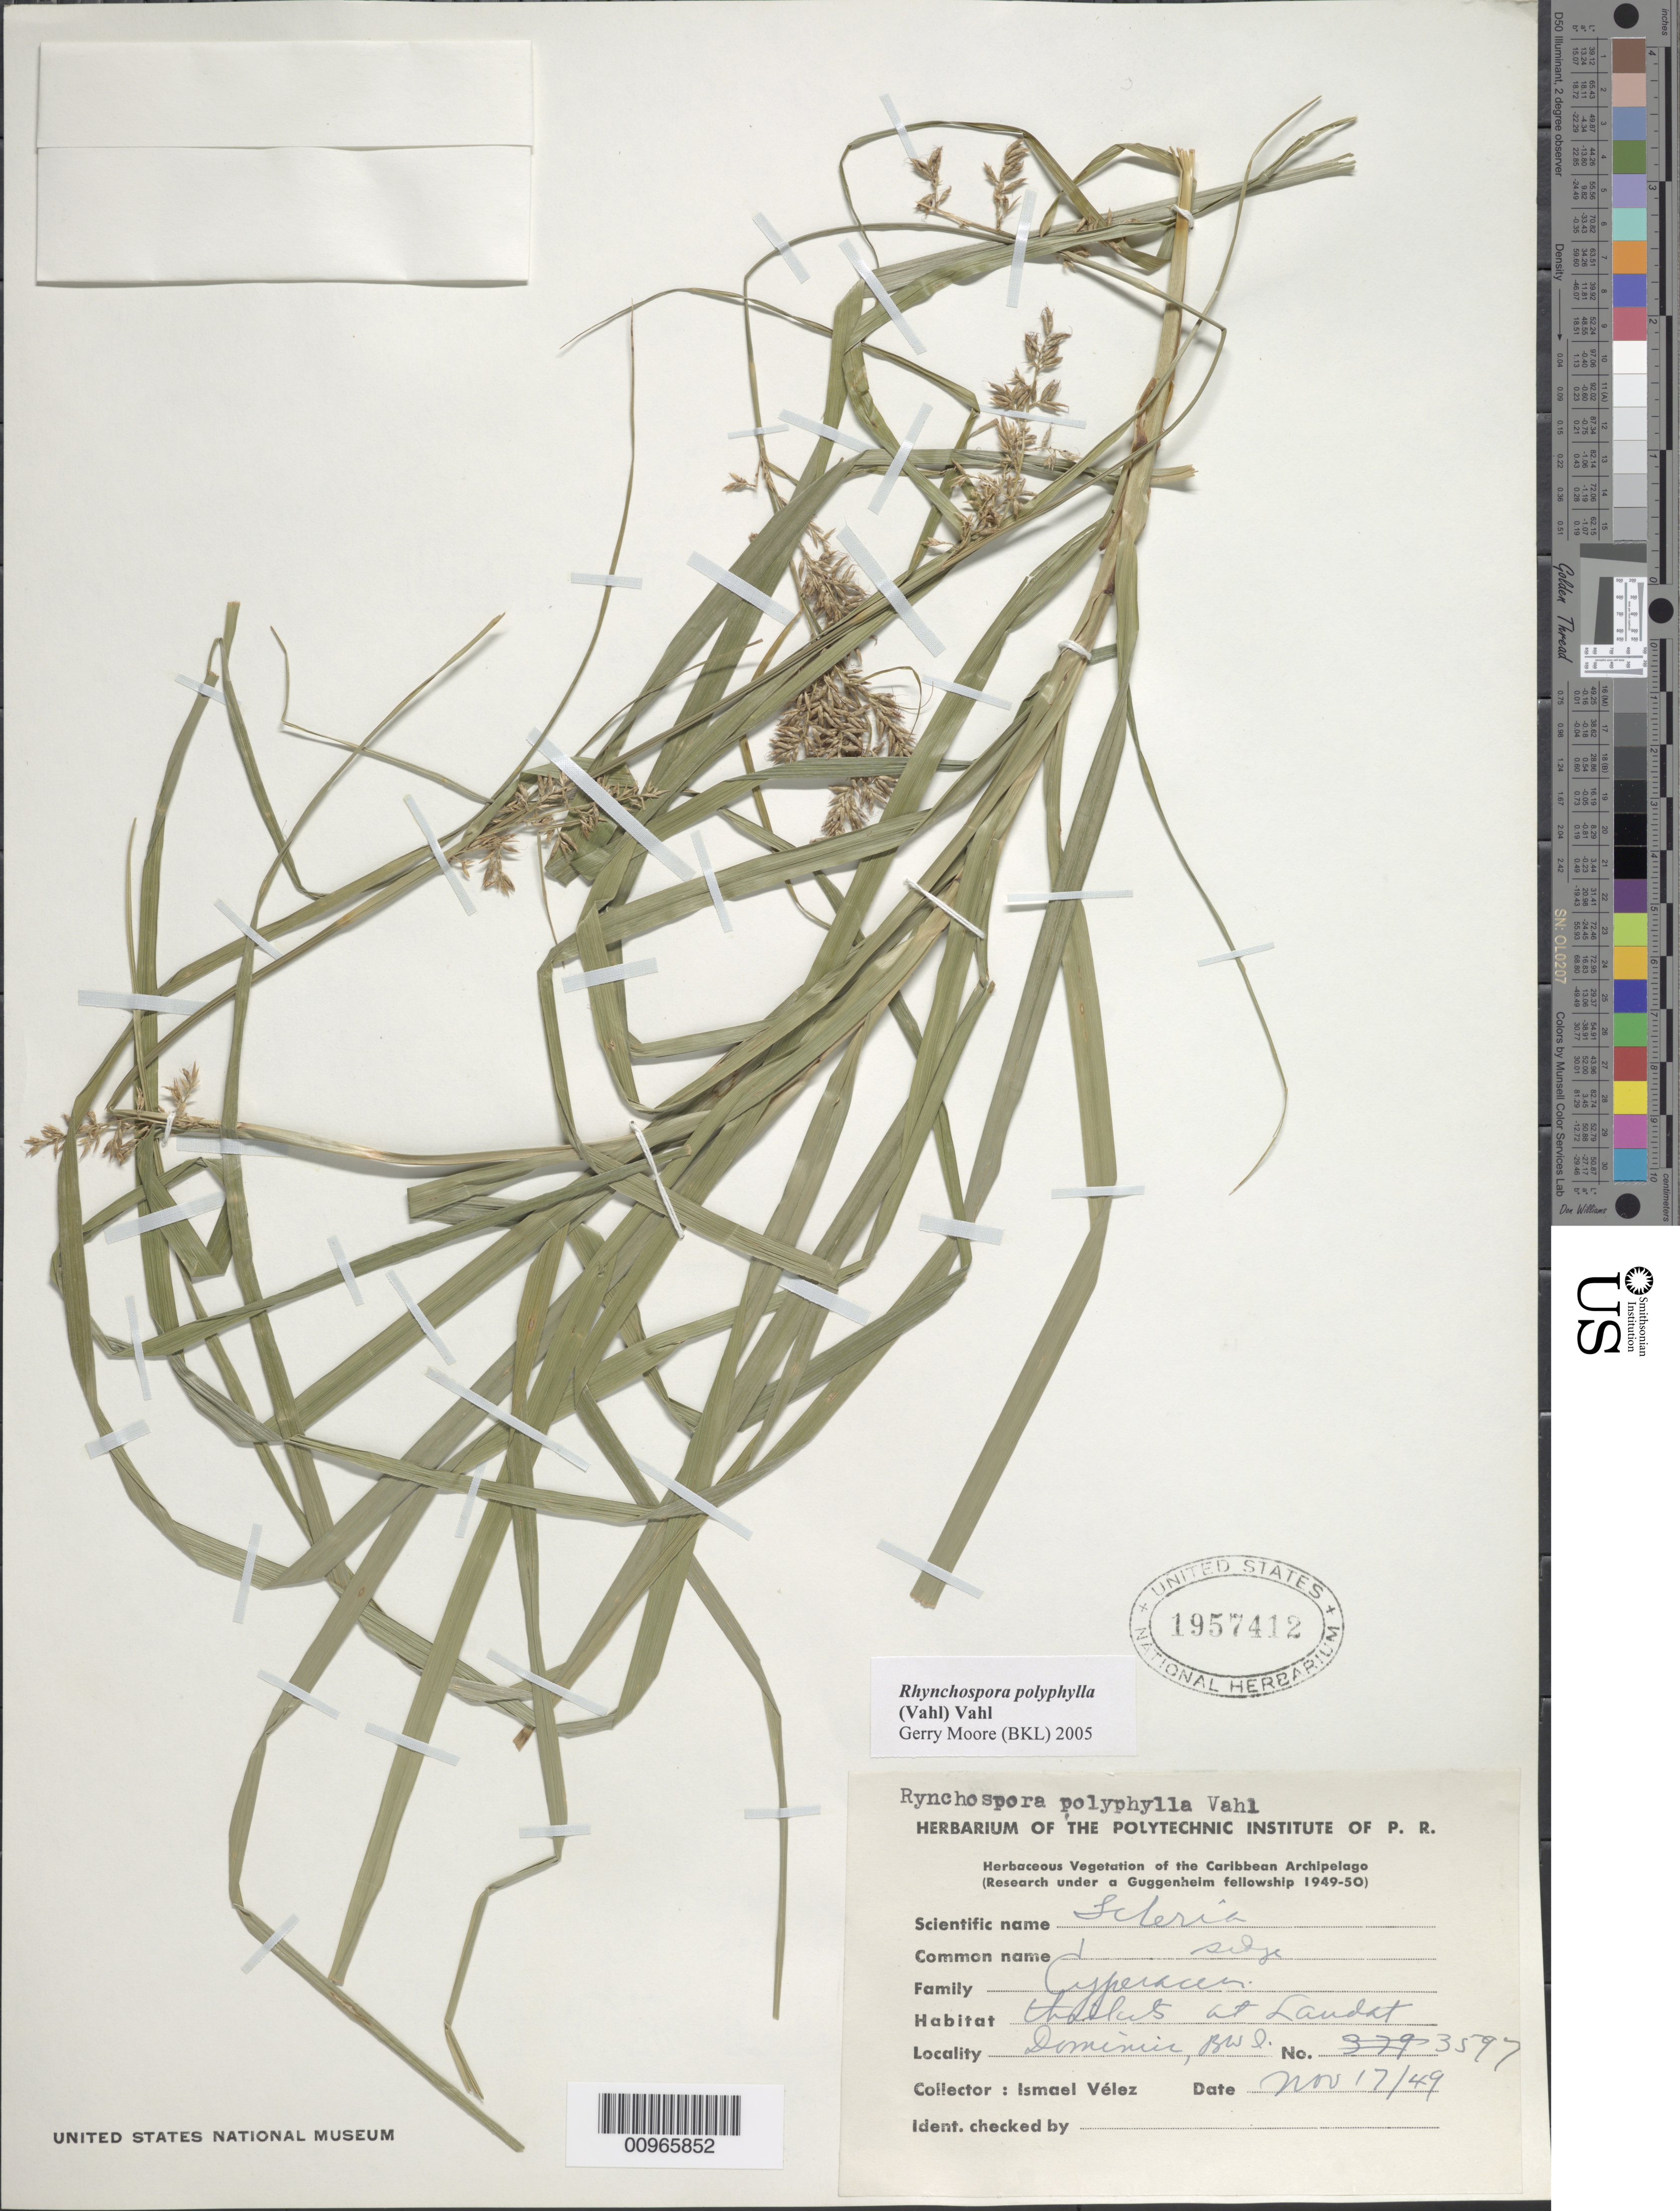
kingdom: Plantae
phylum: Tracheophyta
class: Liliopsida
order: Poales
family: Cyperaceae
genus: Rhynchospora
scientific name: Rhynchospora polyphylla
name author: (Vahl) Vahl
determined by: Moore, G.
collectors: I. Velez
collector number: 3597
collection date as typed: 17 Nov 1949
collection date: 1949-11-17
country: Dominica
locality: At Laudat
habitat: Thickets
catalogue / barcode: US 1957412